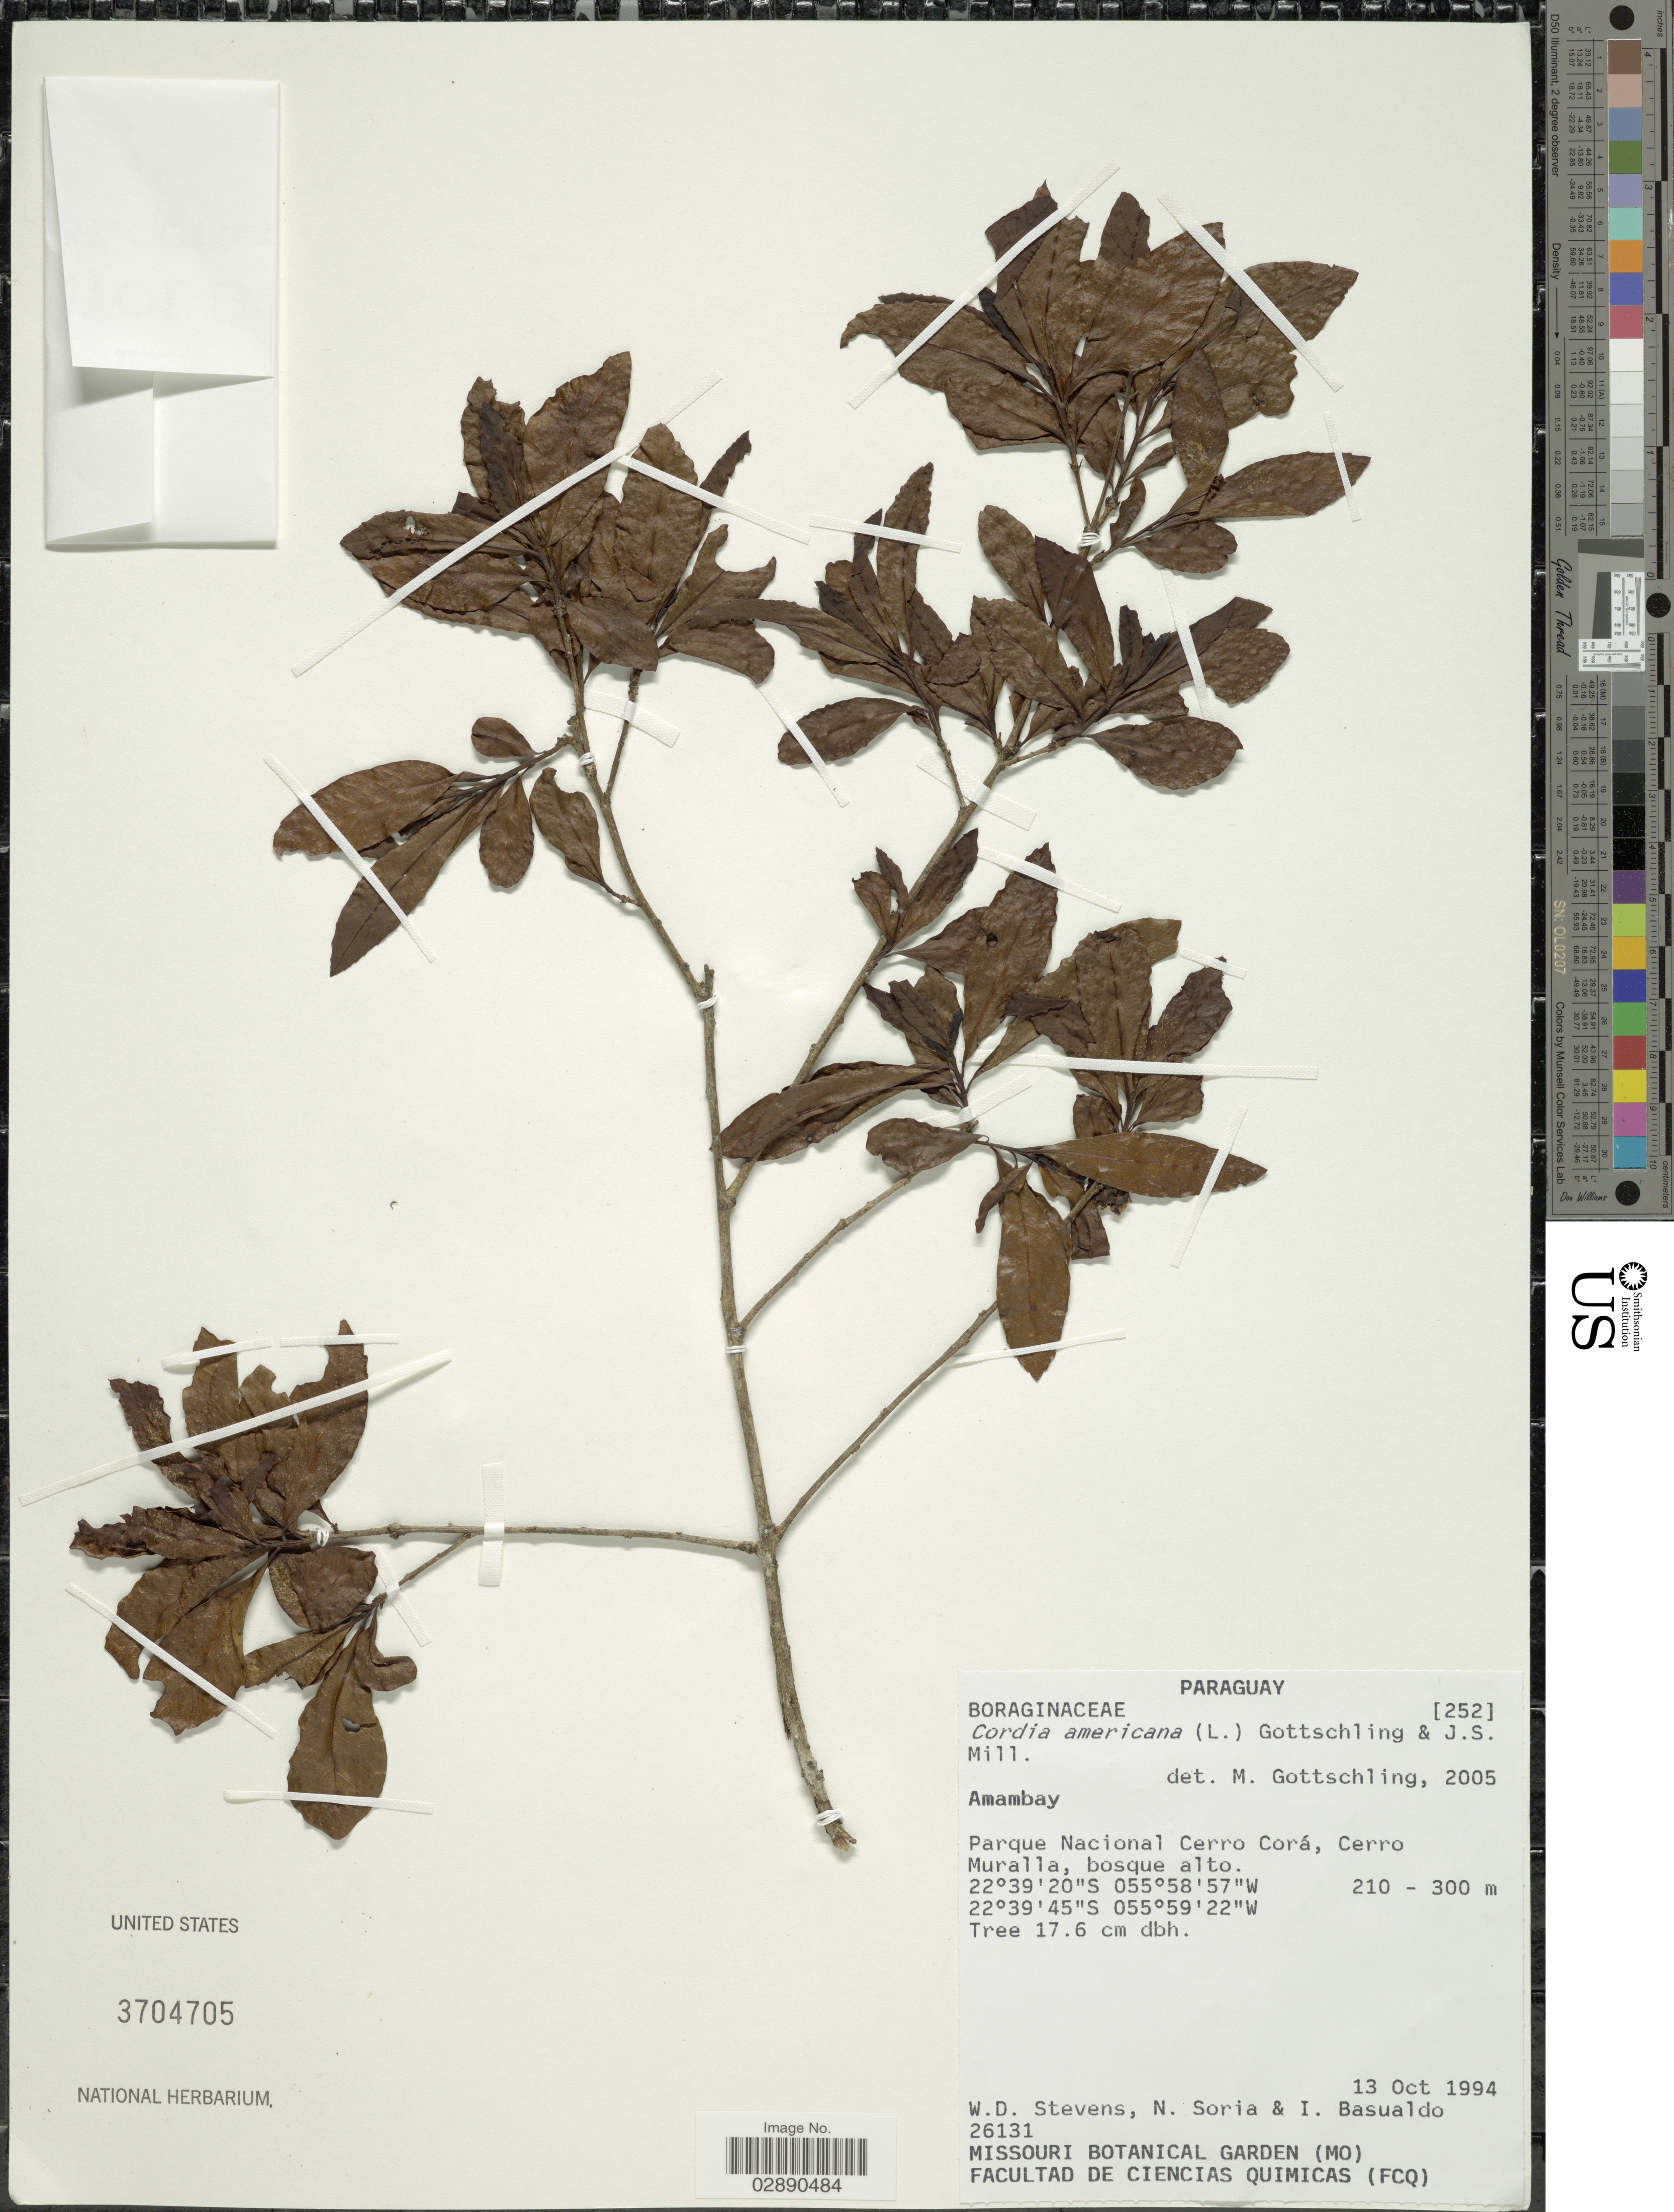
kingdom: Plantae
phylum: Tracheophyta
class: Magnoliopsida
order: Boraginales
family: Cordiaceae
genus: Cordia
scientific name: Cordia americana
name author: (L.) Gottschling & J.S. Mill.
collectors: W. D. Stevens, N. Soria & I. Basualdo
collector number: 26131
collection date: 1994-10-13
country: Paraguay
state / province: Amambay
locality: Parque Nacional Cerro Corá, Cerro Muralla, bosque alto.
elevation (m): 210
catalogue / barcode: US 3704705